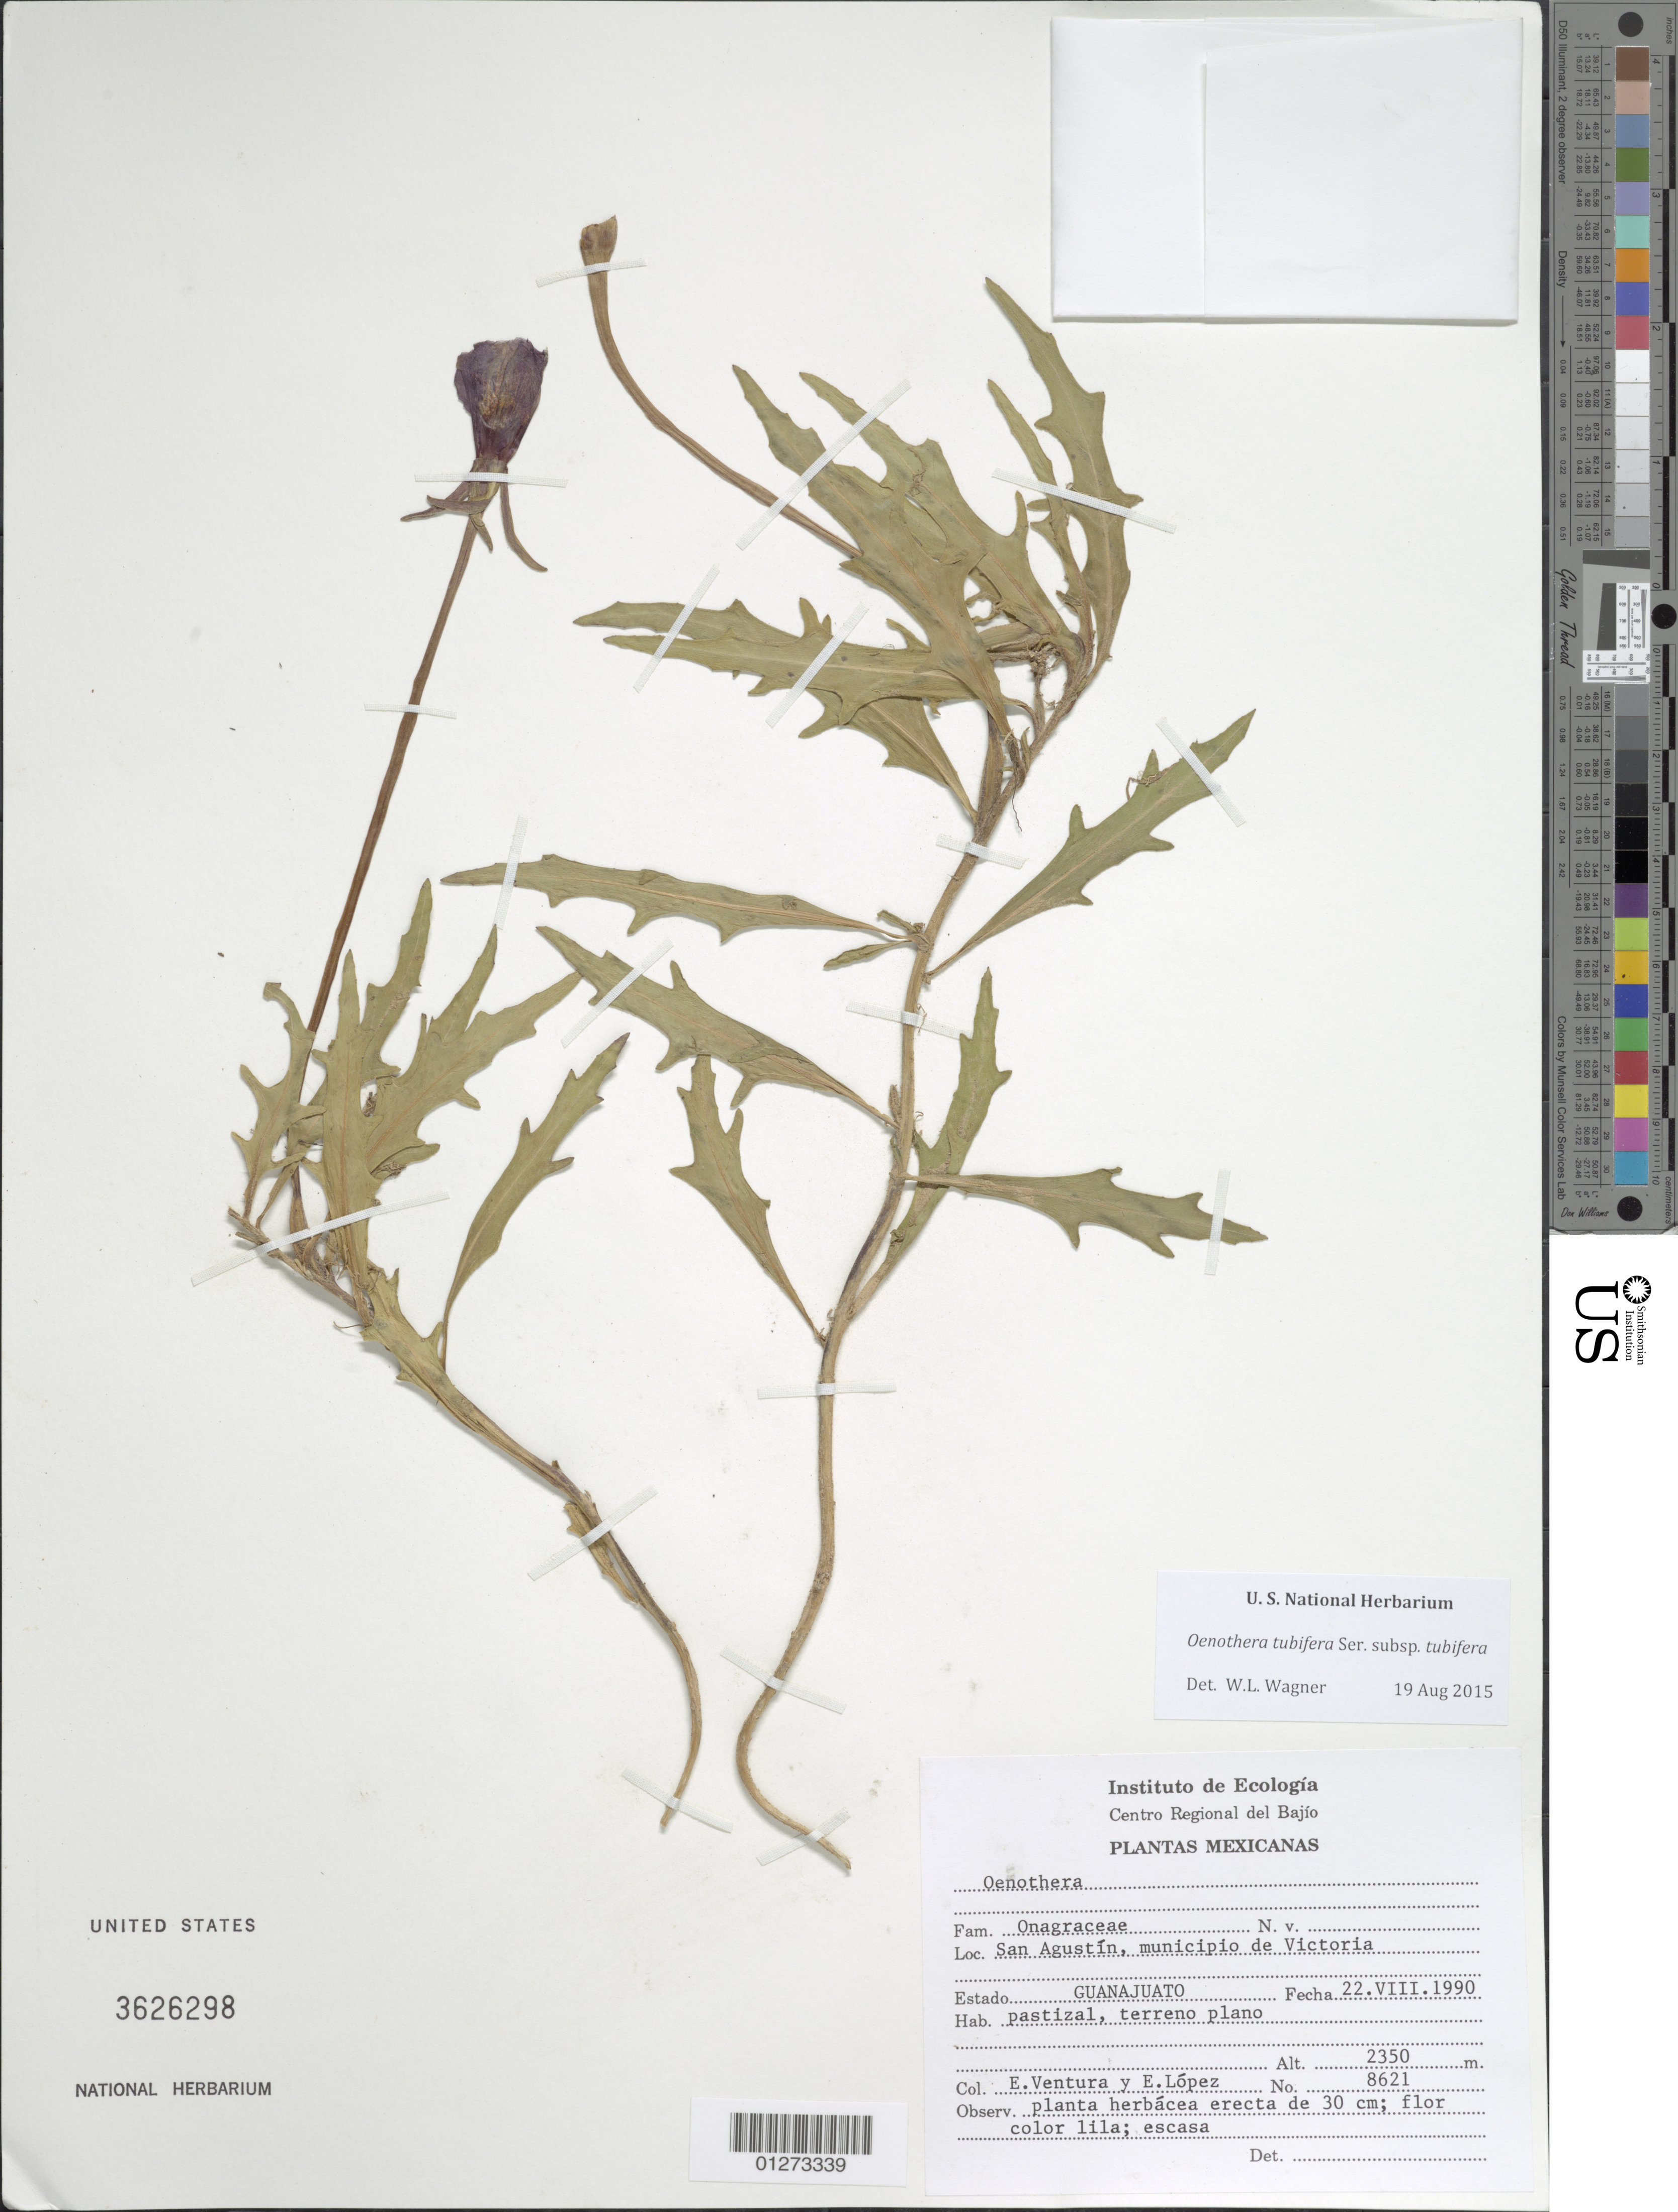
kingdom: Plantae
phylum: Tracheophyta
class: Magnoliopsida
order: Myrtales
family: Onagraceae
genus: Oenothera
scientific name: Oenothera tubifera subsp. tubifera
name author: Ser.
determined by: Wagner, W. L., (BOT), Smithsonian Institution - National Museum of Natural History (UNITED STATES)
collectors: E. Ventura & E. López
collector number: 8621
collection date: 1990-08-22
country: Mexico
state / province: Guanajuato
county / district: Victoria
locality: San Agustin.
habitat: Pastizal, terreno plano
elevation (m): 2350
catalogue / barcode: US 3626298